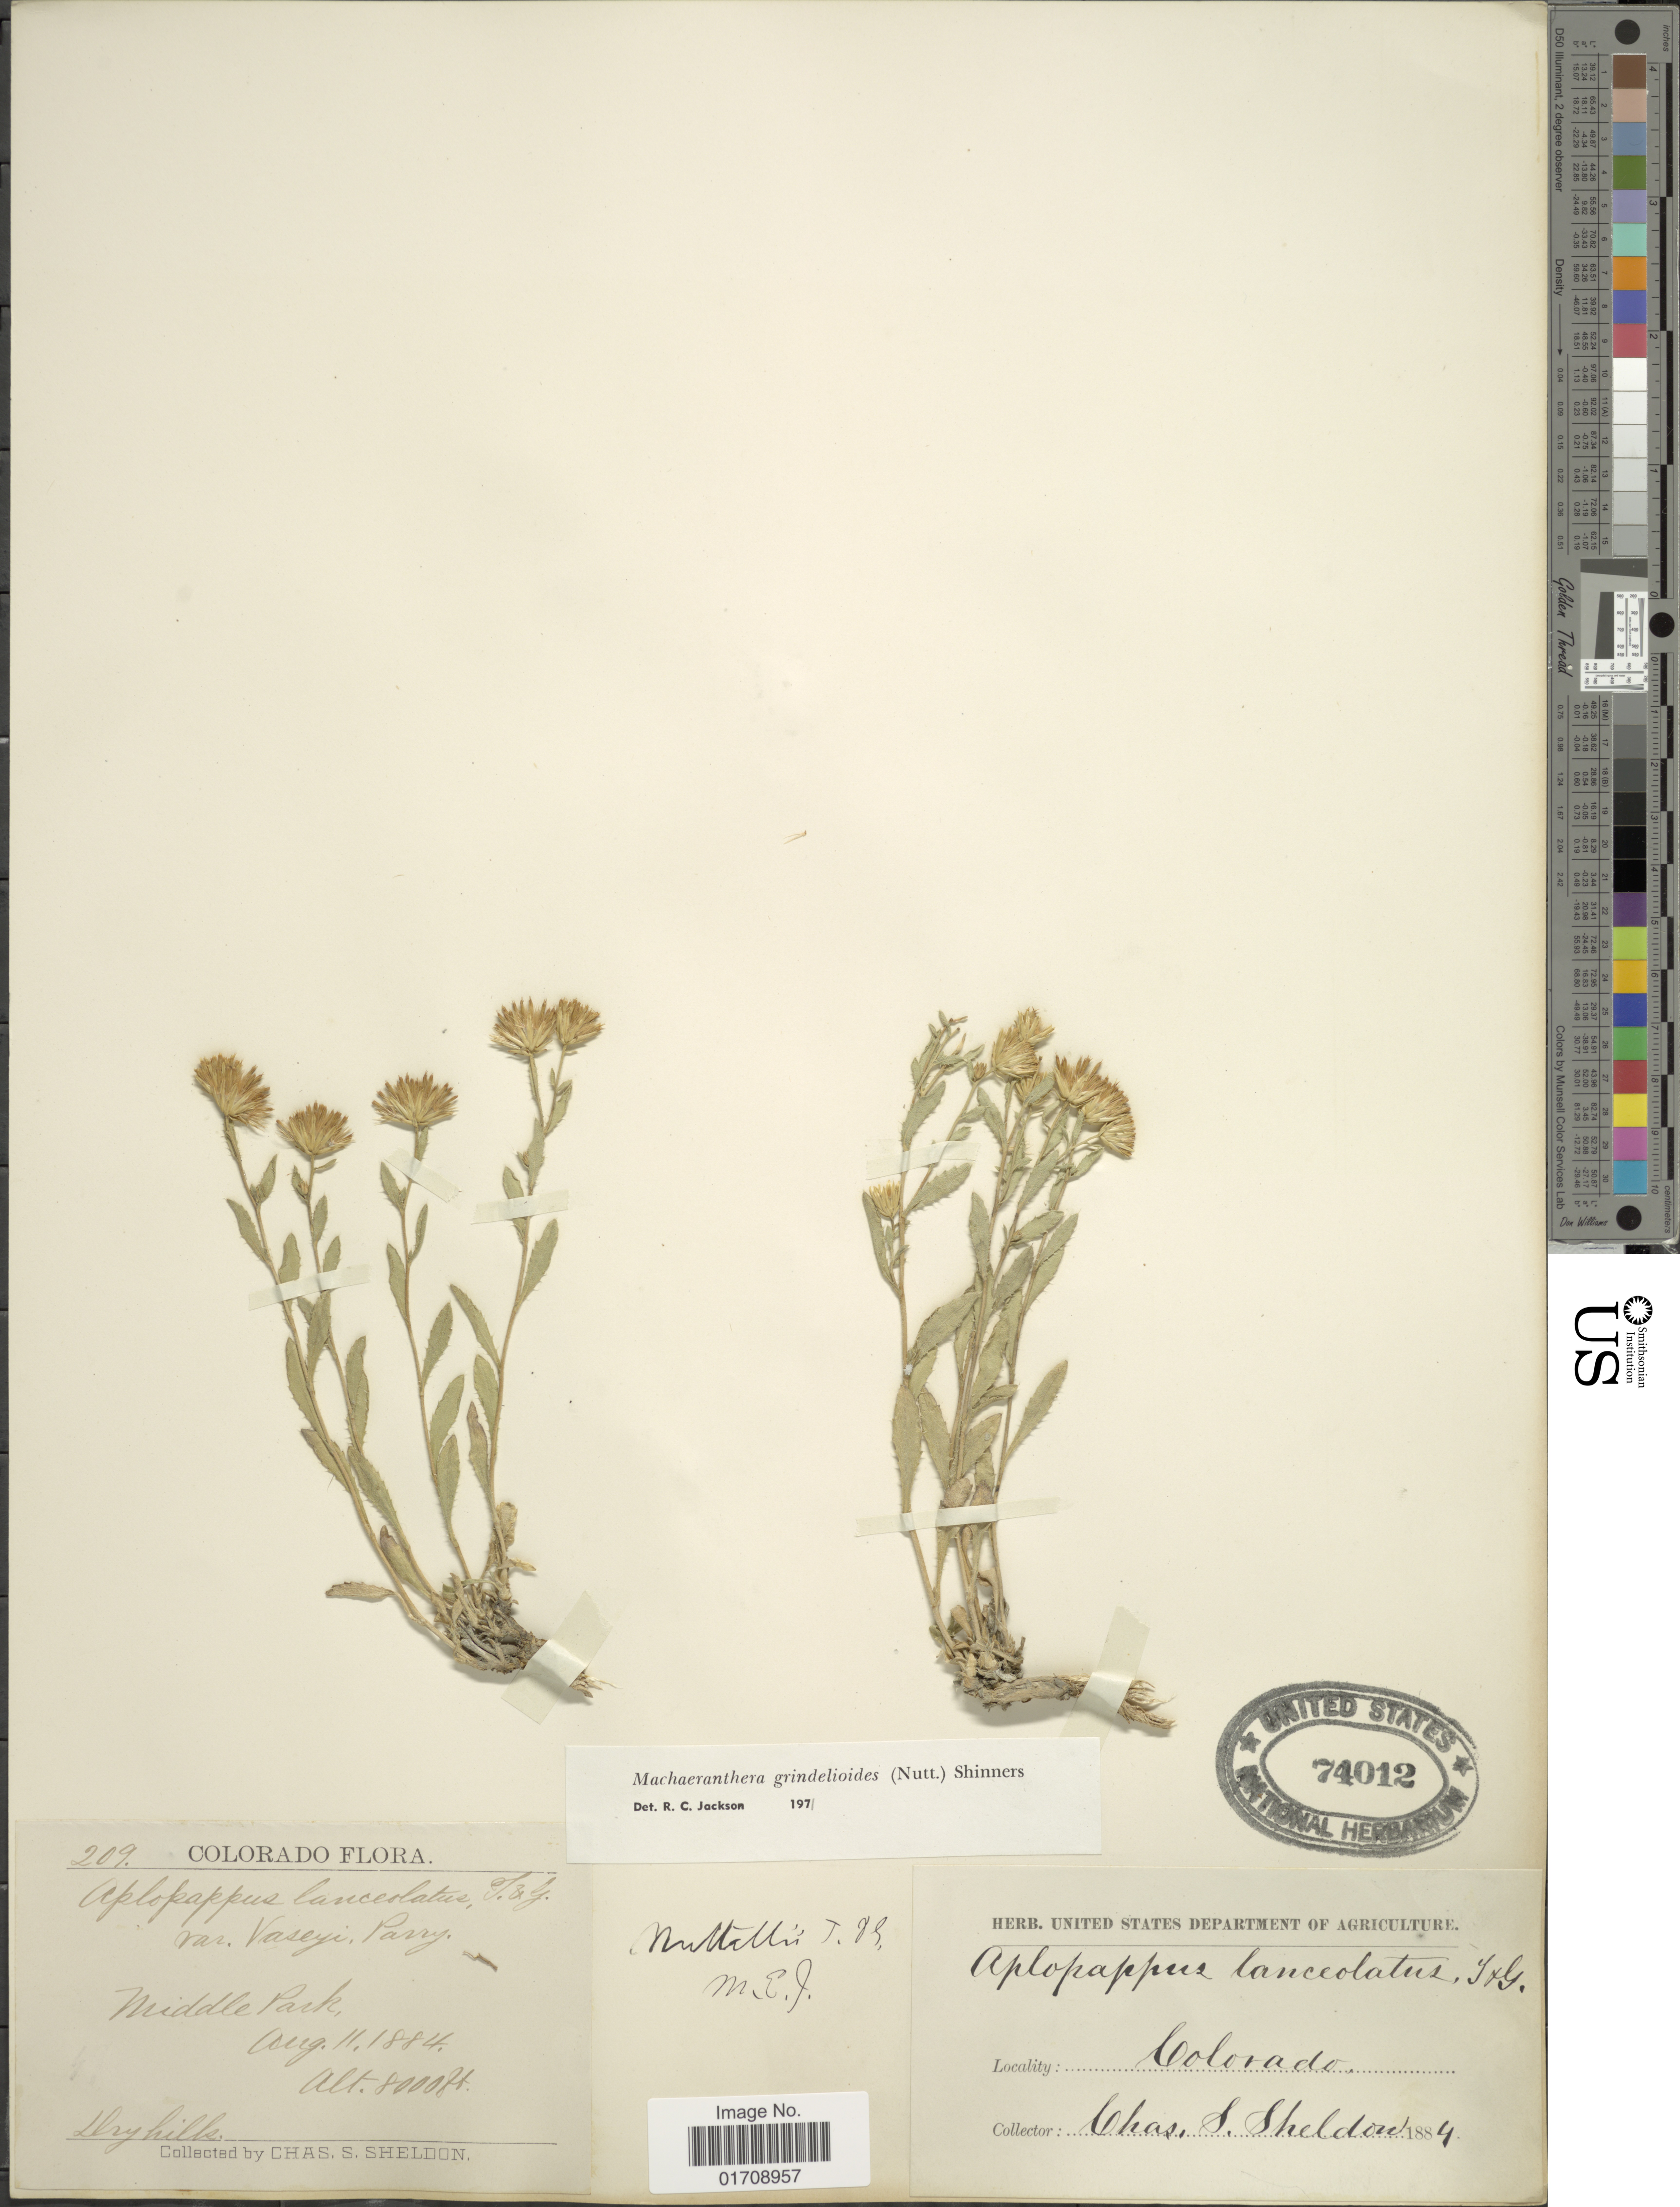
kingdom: Plantae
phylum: Tracheophyta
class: Magnoliopsida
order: Asterales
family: Asteraceae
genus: Machaeranthera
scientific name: Machaeranthera grindelioides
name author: (Nutt.) Shinners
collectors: C. S. Sheldon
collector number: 209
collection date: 1884-08-11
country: United States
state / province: Colorado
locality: Middle Park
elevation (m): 2438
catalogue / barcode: US 74012